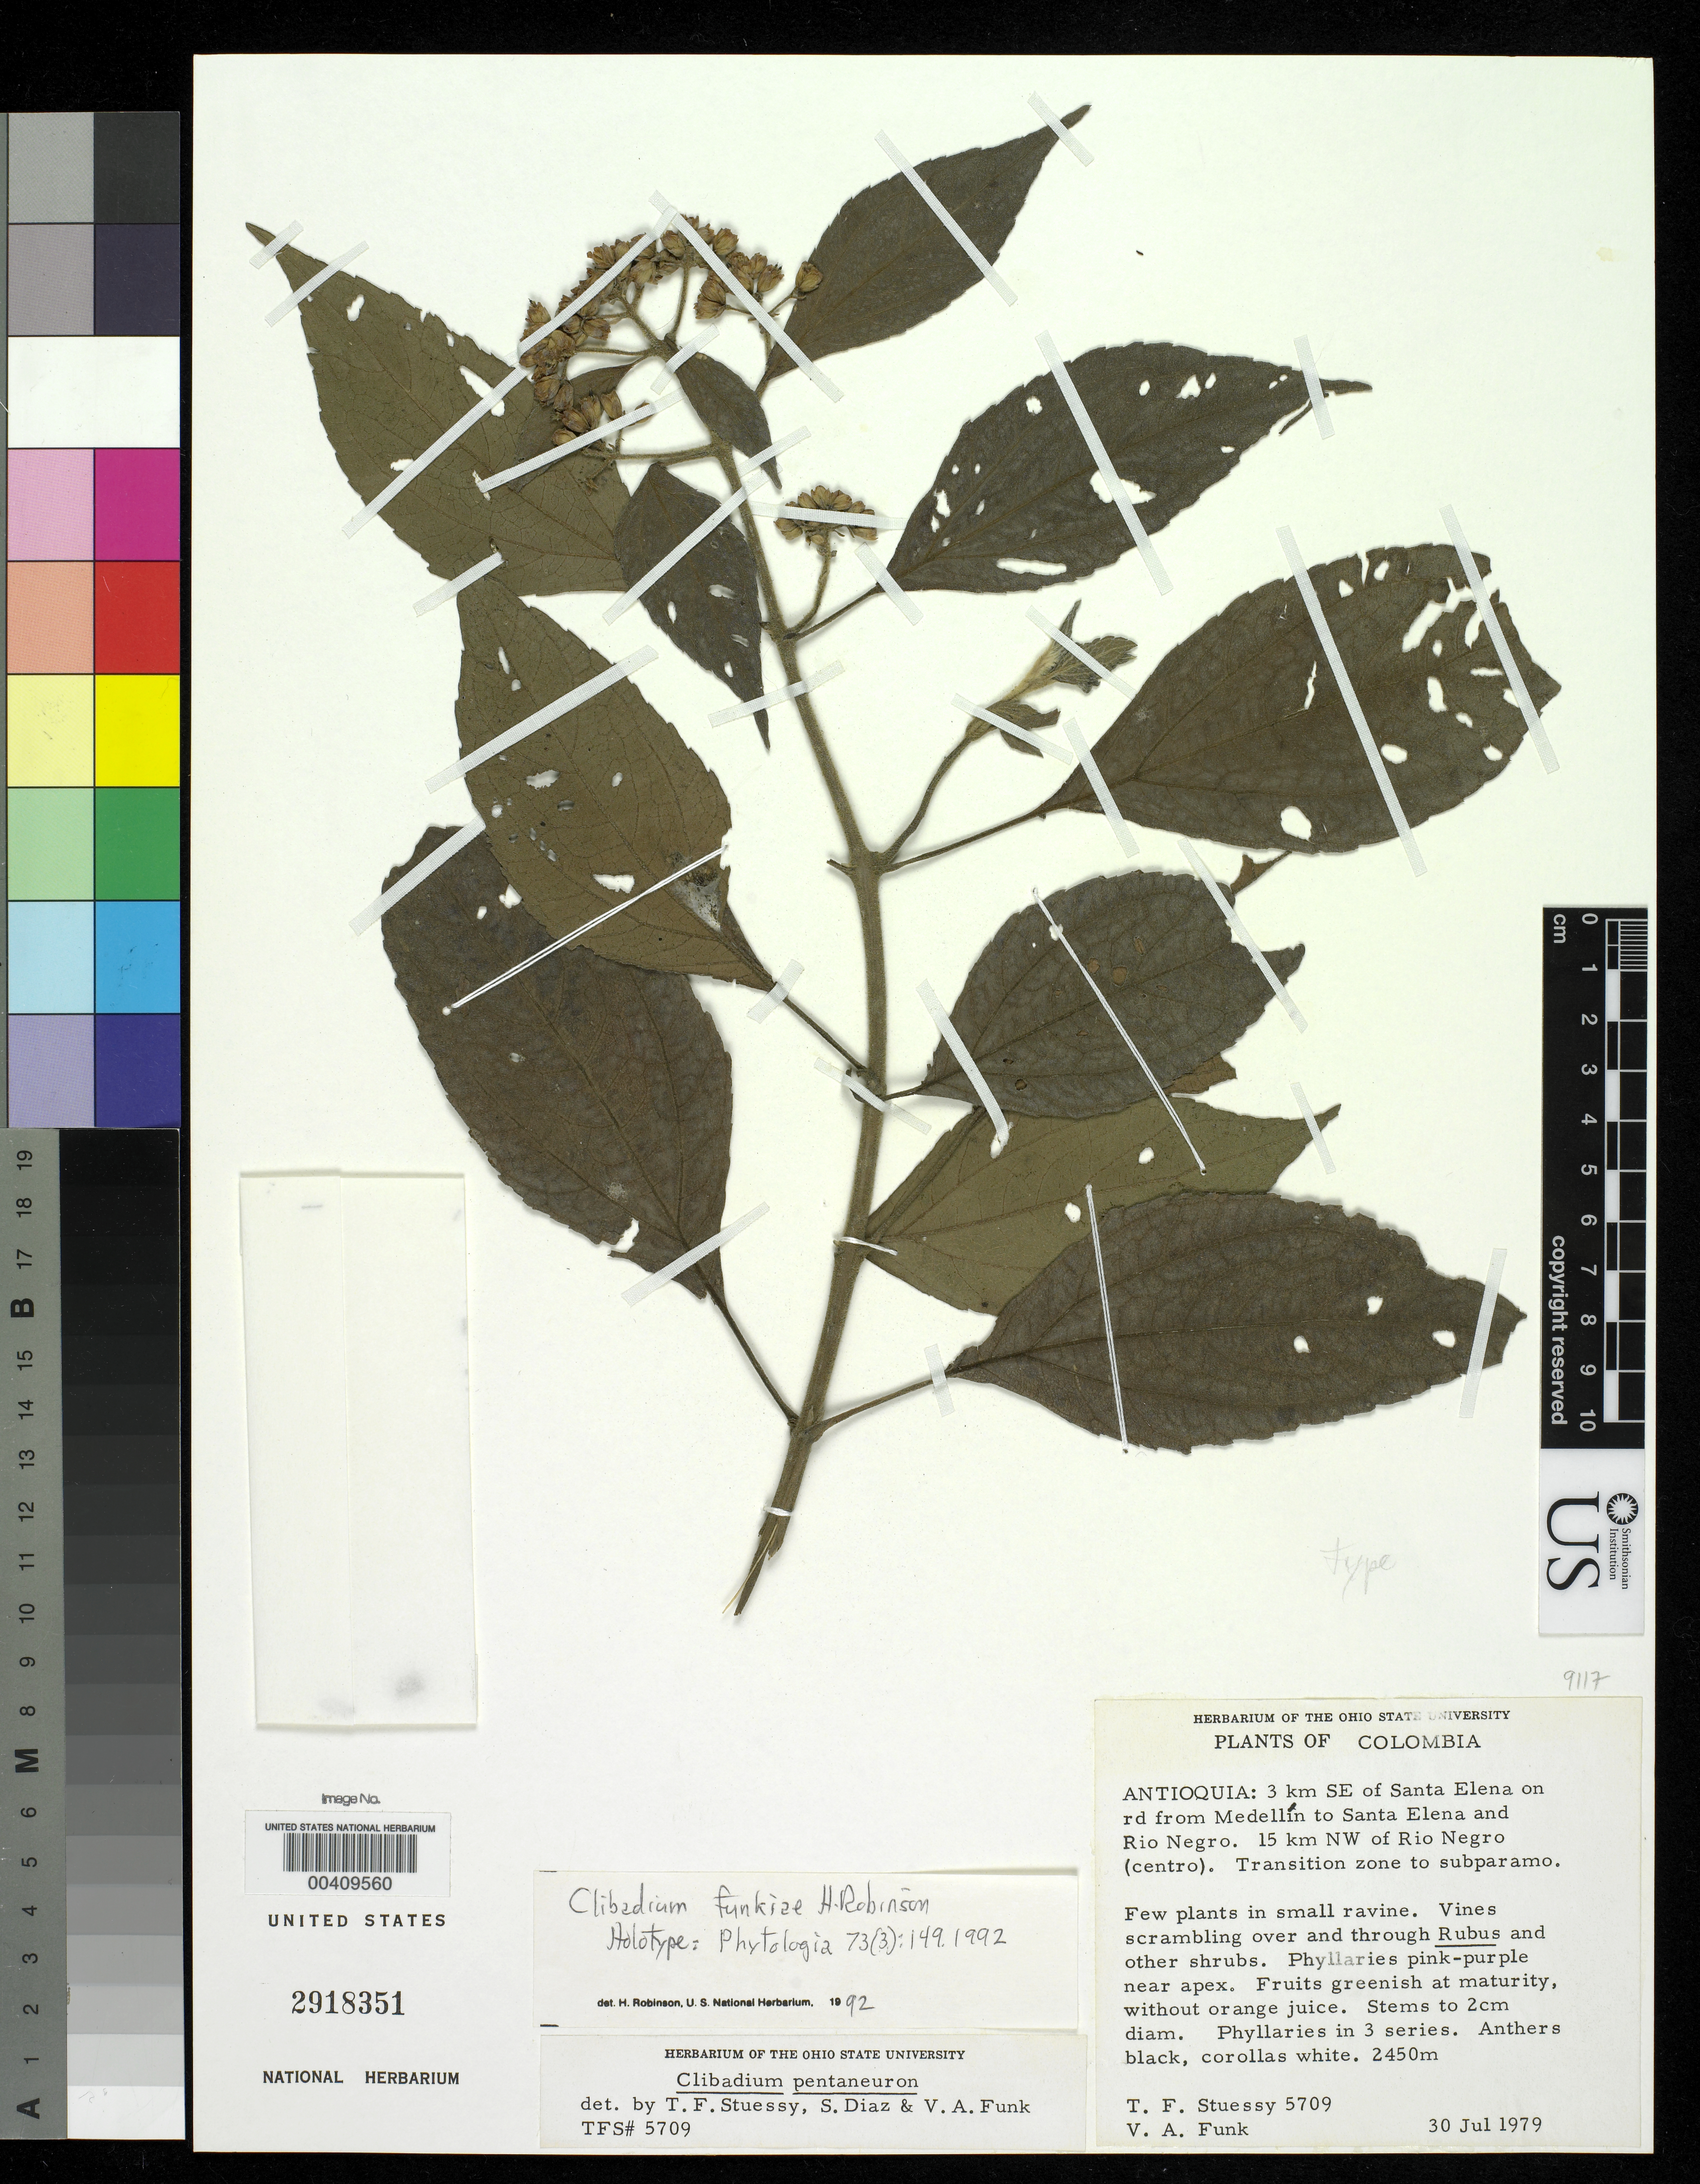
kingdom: Plantae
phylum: Tracheophyta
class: Magnoliopsida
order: Asterales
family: Asteraceae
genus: Clibadium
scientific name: Clibadium funkiae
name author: H. Rob.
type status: Holotype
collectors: T. Stuessy & V. Funk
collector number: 5709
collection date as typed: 30 Jul 1979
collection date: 1979-07-30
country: Colombia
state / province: Antioquia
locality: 3 km SE of Santa Elena on road from Medellin to Santa Elena & Rio Negro, 15 km NW of Rio Negro (Centro).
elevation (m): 2450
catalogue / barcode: US 2918351